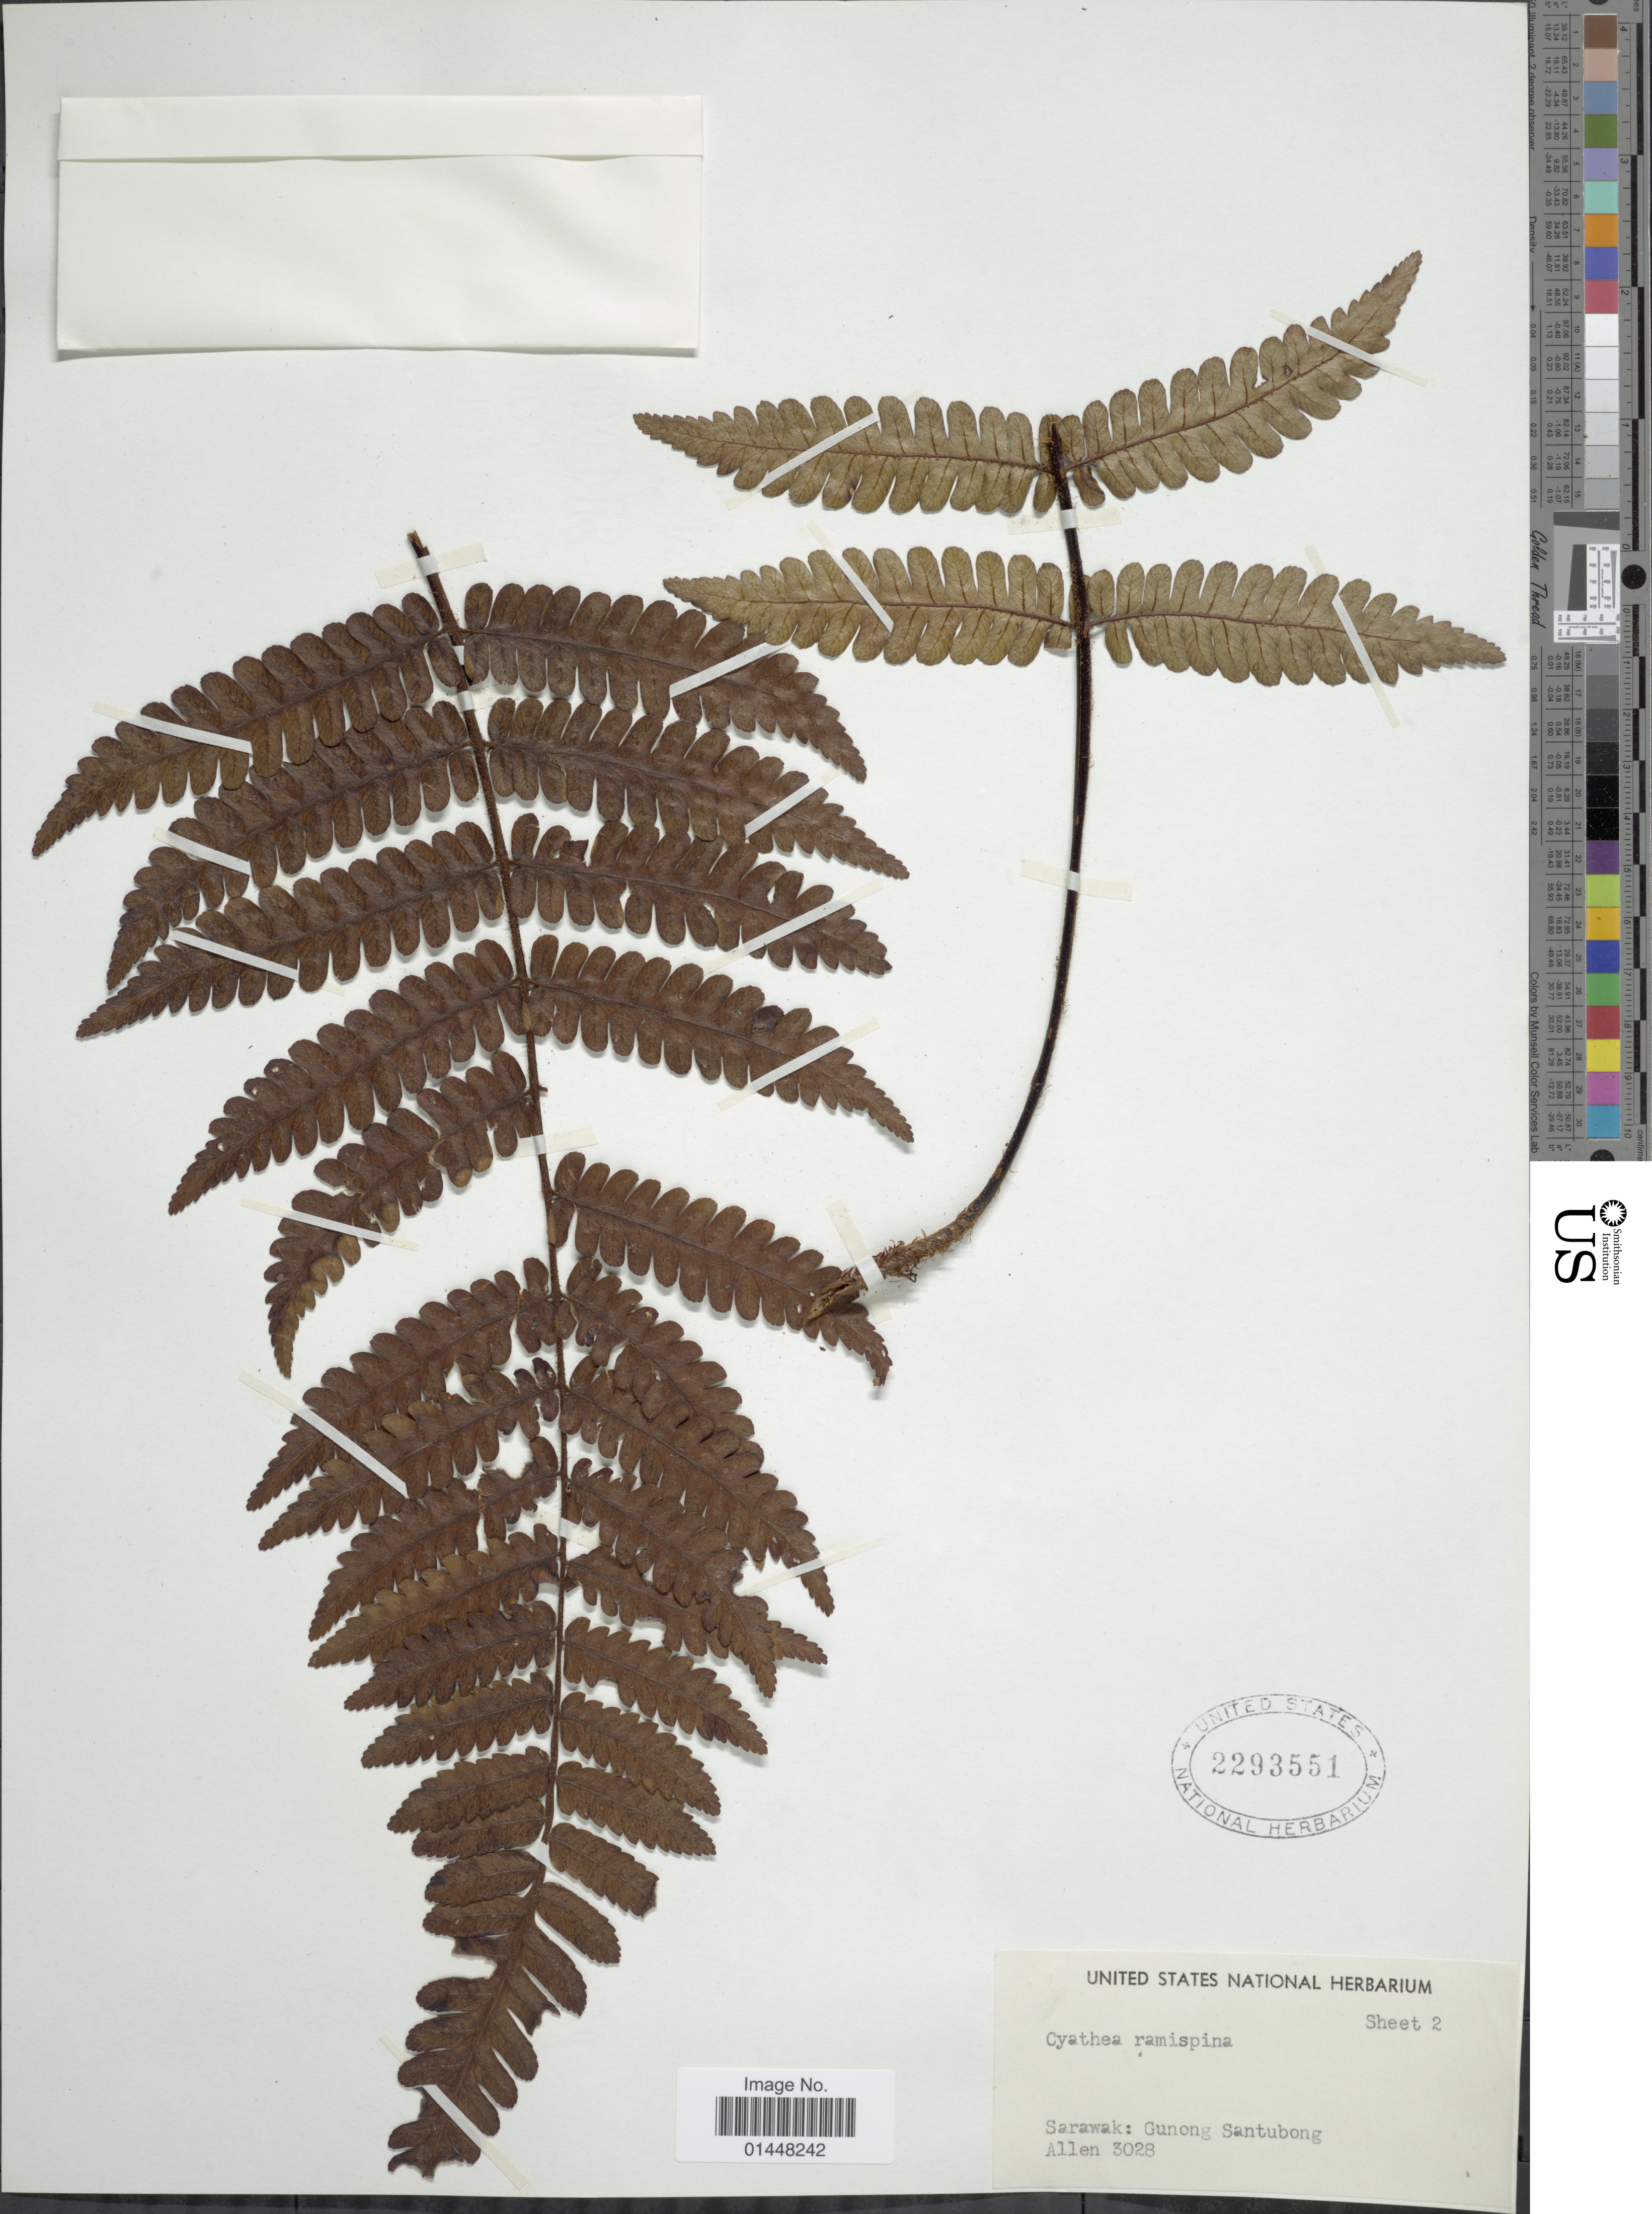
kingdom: Plantae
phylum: Tracheophyta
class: Polypodiopsida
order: Cyatheales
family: Cyatheaceae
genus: Gymnosphaera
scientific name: Gymnosphaera ramispina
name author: (Hook.) Copel.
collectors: -- Allen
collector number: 3028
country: Malaysia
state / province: Sarawak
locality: Gunong Santubong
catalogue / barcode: US 2293551